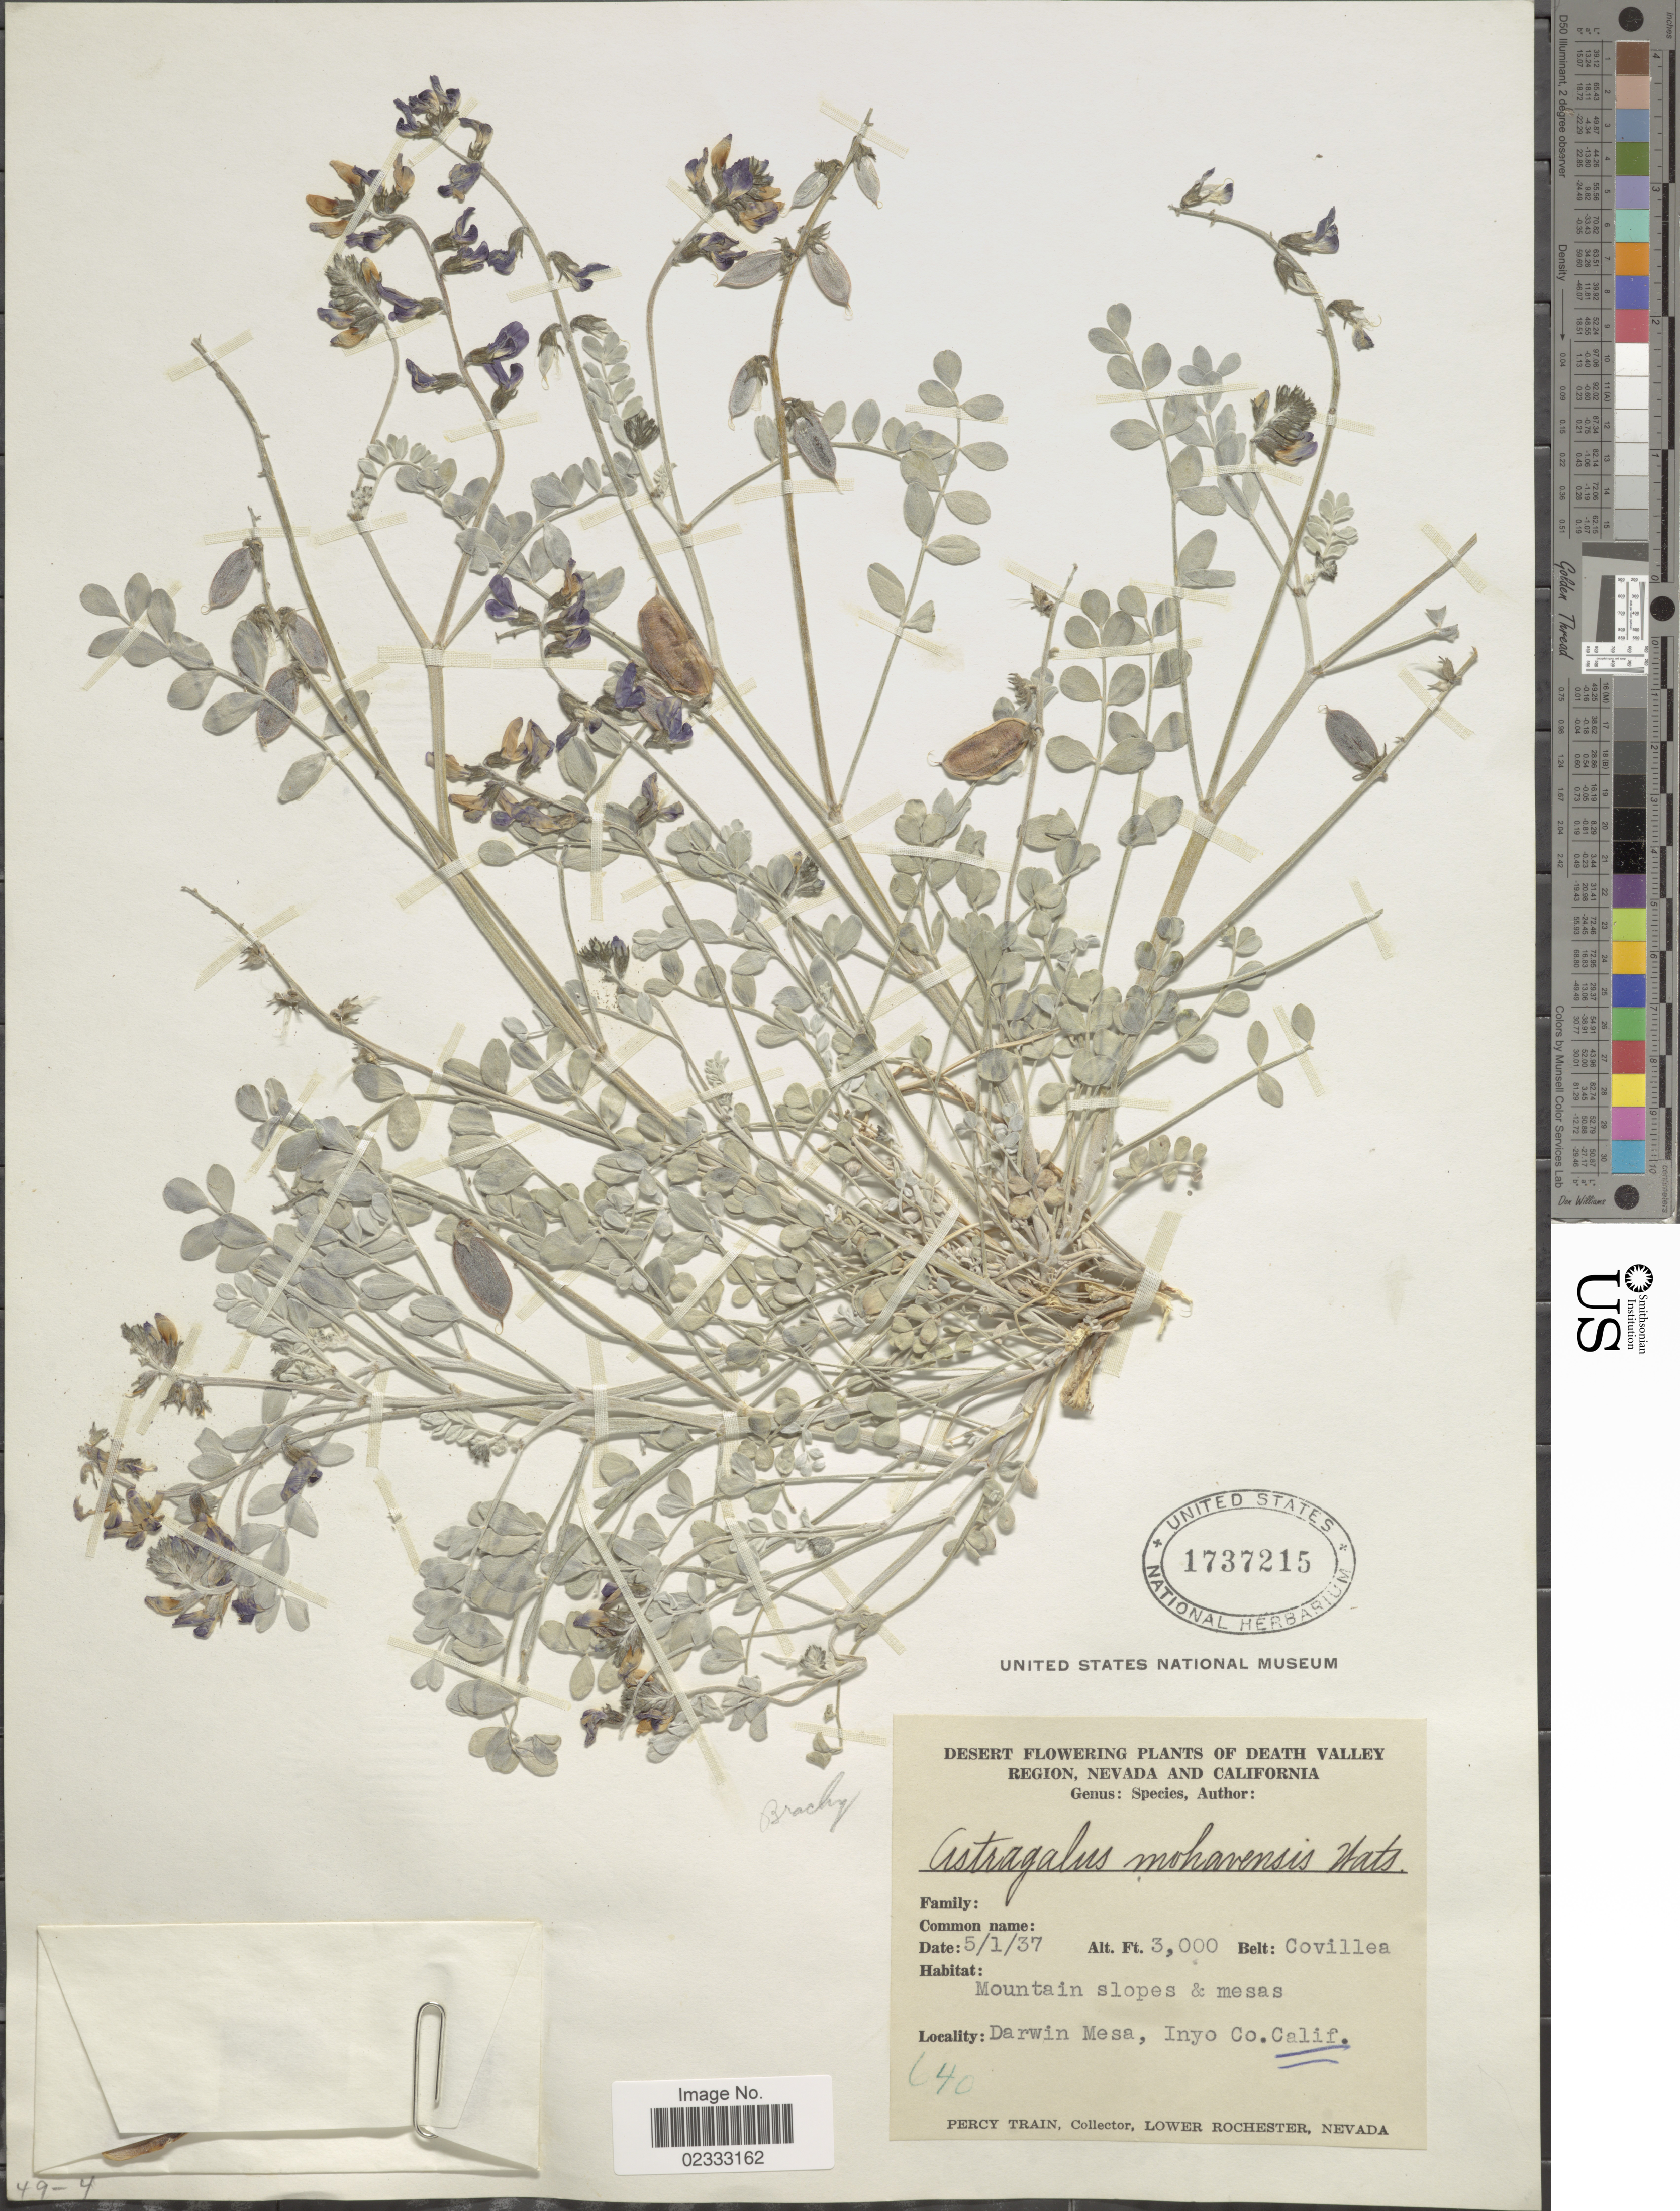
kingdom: Plantae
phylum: Tracheophyta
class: Magnoliopsida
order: Fabales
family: Fabaceae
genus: Astragalus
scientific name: Astragalus mojavensis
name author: S. Watson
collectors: P. Train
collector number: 640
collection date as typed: Transcribed d/m/y: 1/5/37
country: United States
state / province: California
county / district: Inyo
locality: Mountain slopes & mesas, Darwin Mesa, Inyo Co. Calif.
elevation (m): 914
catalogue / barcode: US 1737215